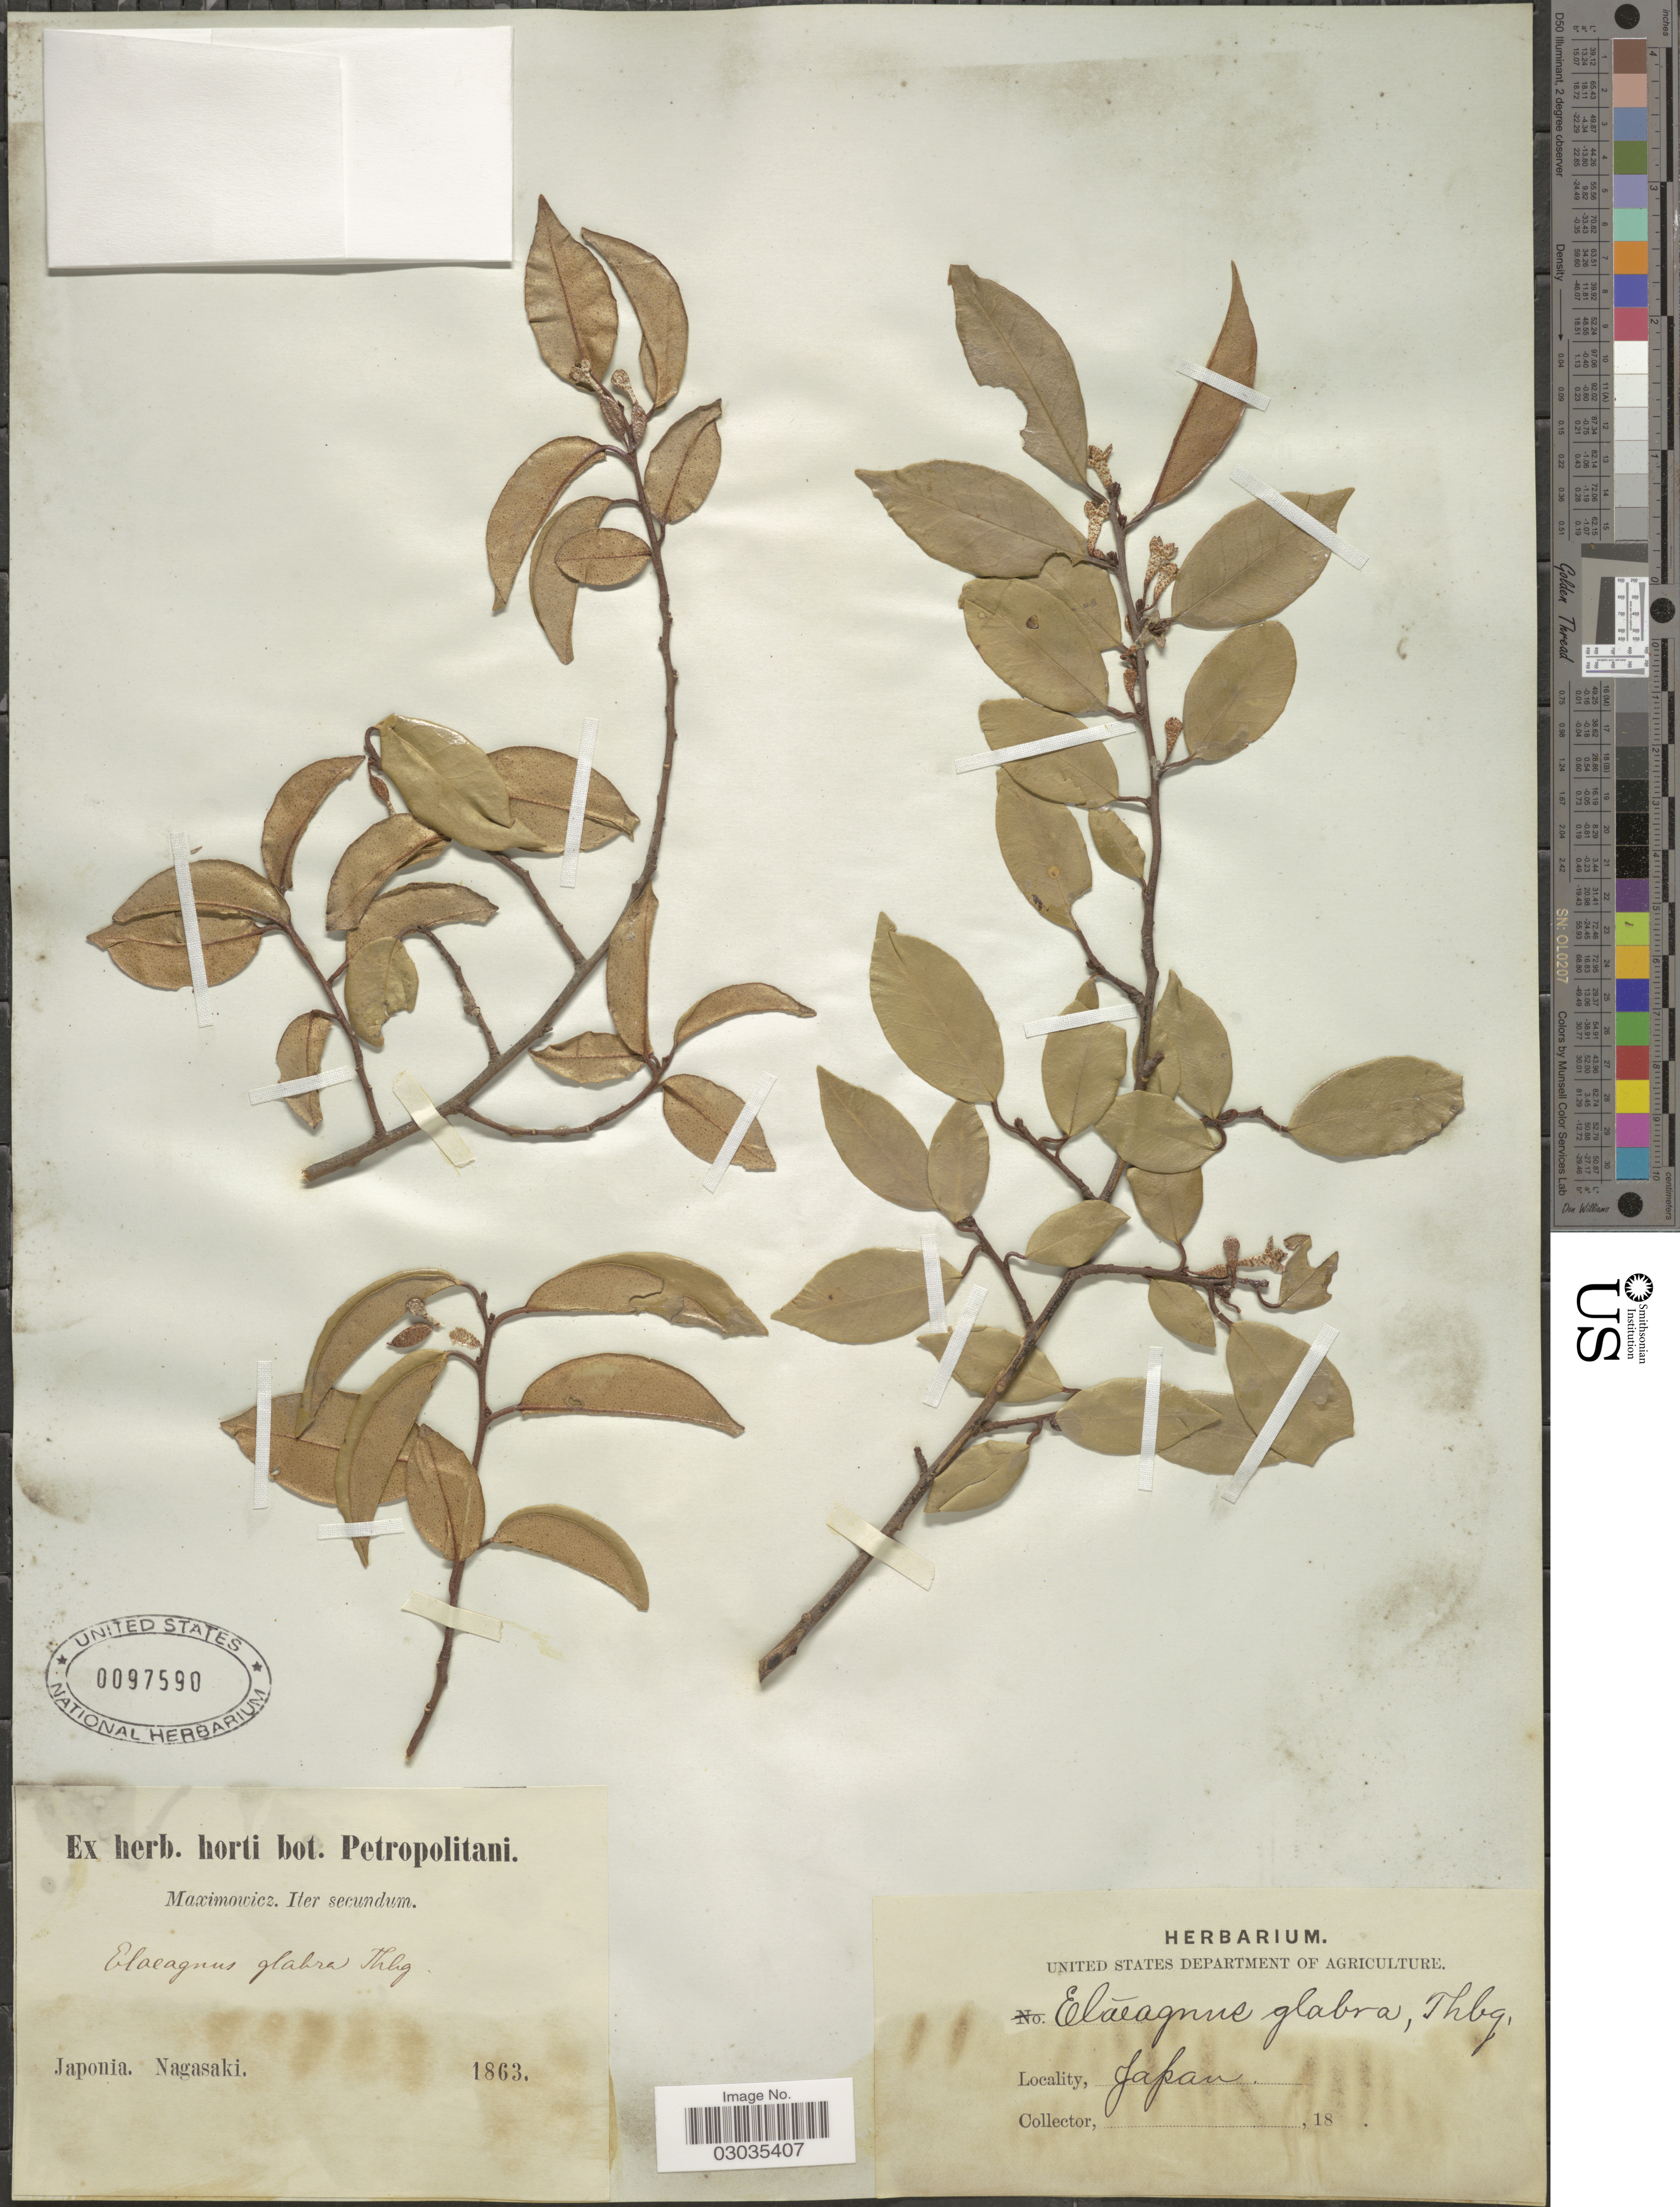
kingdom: Plantae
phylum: Tracheophyta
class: Magnoliopsida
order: Rosales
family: Elaeagnaceae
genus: Elaeagnus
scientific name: Elaeagnus glabra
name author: Thunb.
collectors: -. Maximowicz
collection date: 1863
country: Japan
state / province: Nagasaki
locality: Japonia.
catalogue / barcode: US 97590